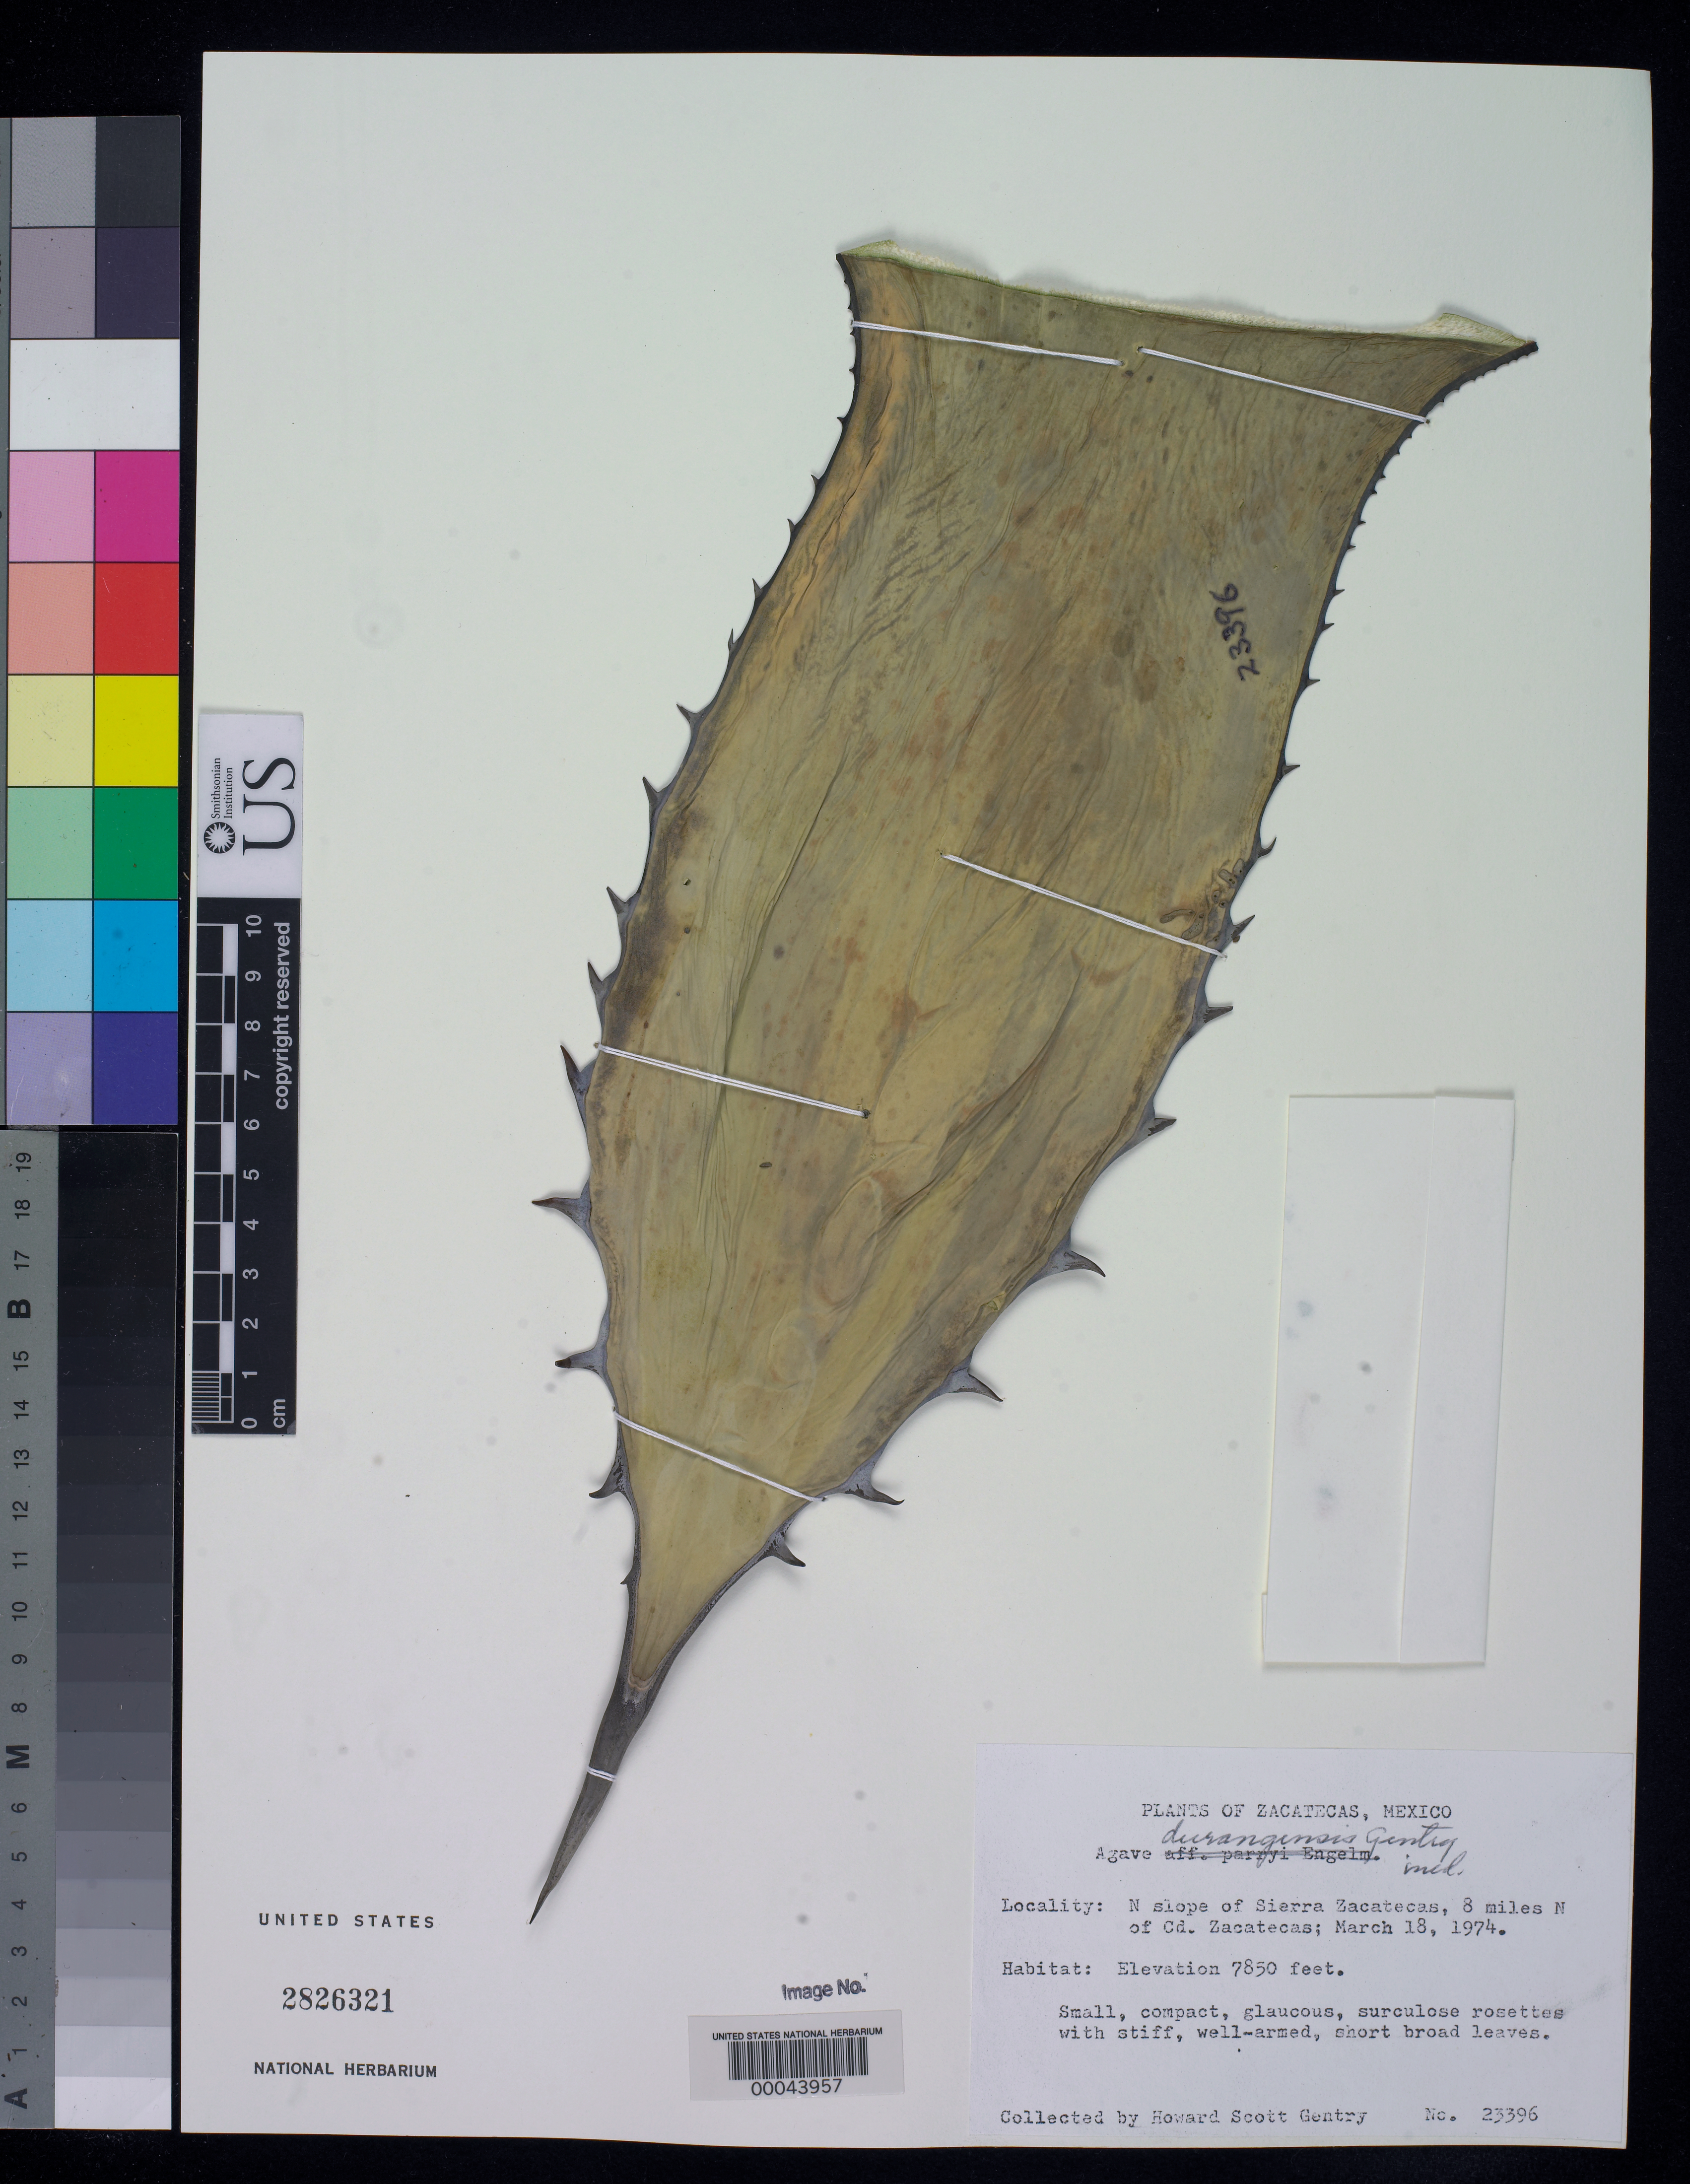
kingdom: Plantae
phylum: Tracheophyta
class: Liliopsida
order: Asparagales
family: Asparagaceae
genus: Agave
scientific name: Agave durangensis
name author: Gentry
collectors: H. S. Gentry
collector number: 23396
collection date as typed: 18 Mar 1974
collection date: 1974-03-18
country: Mexico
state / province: Zacatecas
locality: N slope of sierra zacatecas, 8 mi N of cd zacatecas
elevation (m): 2393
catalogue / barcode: US 2826321